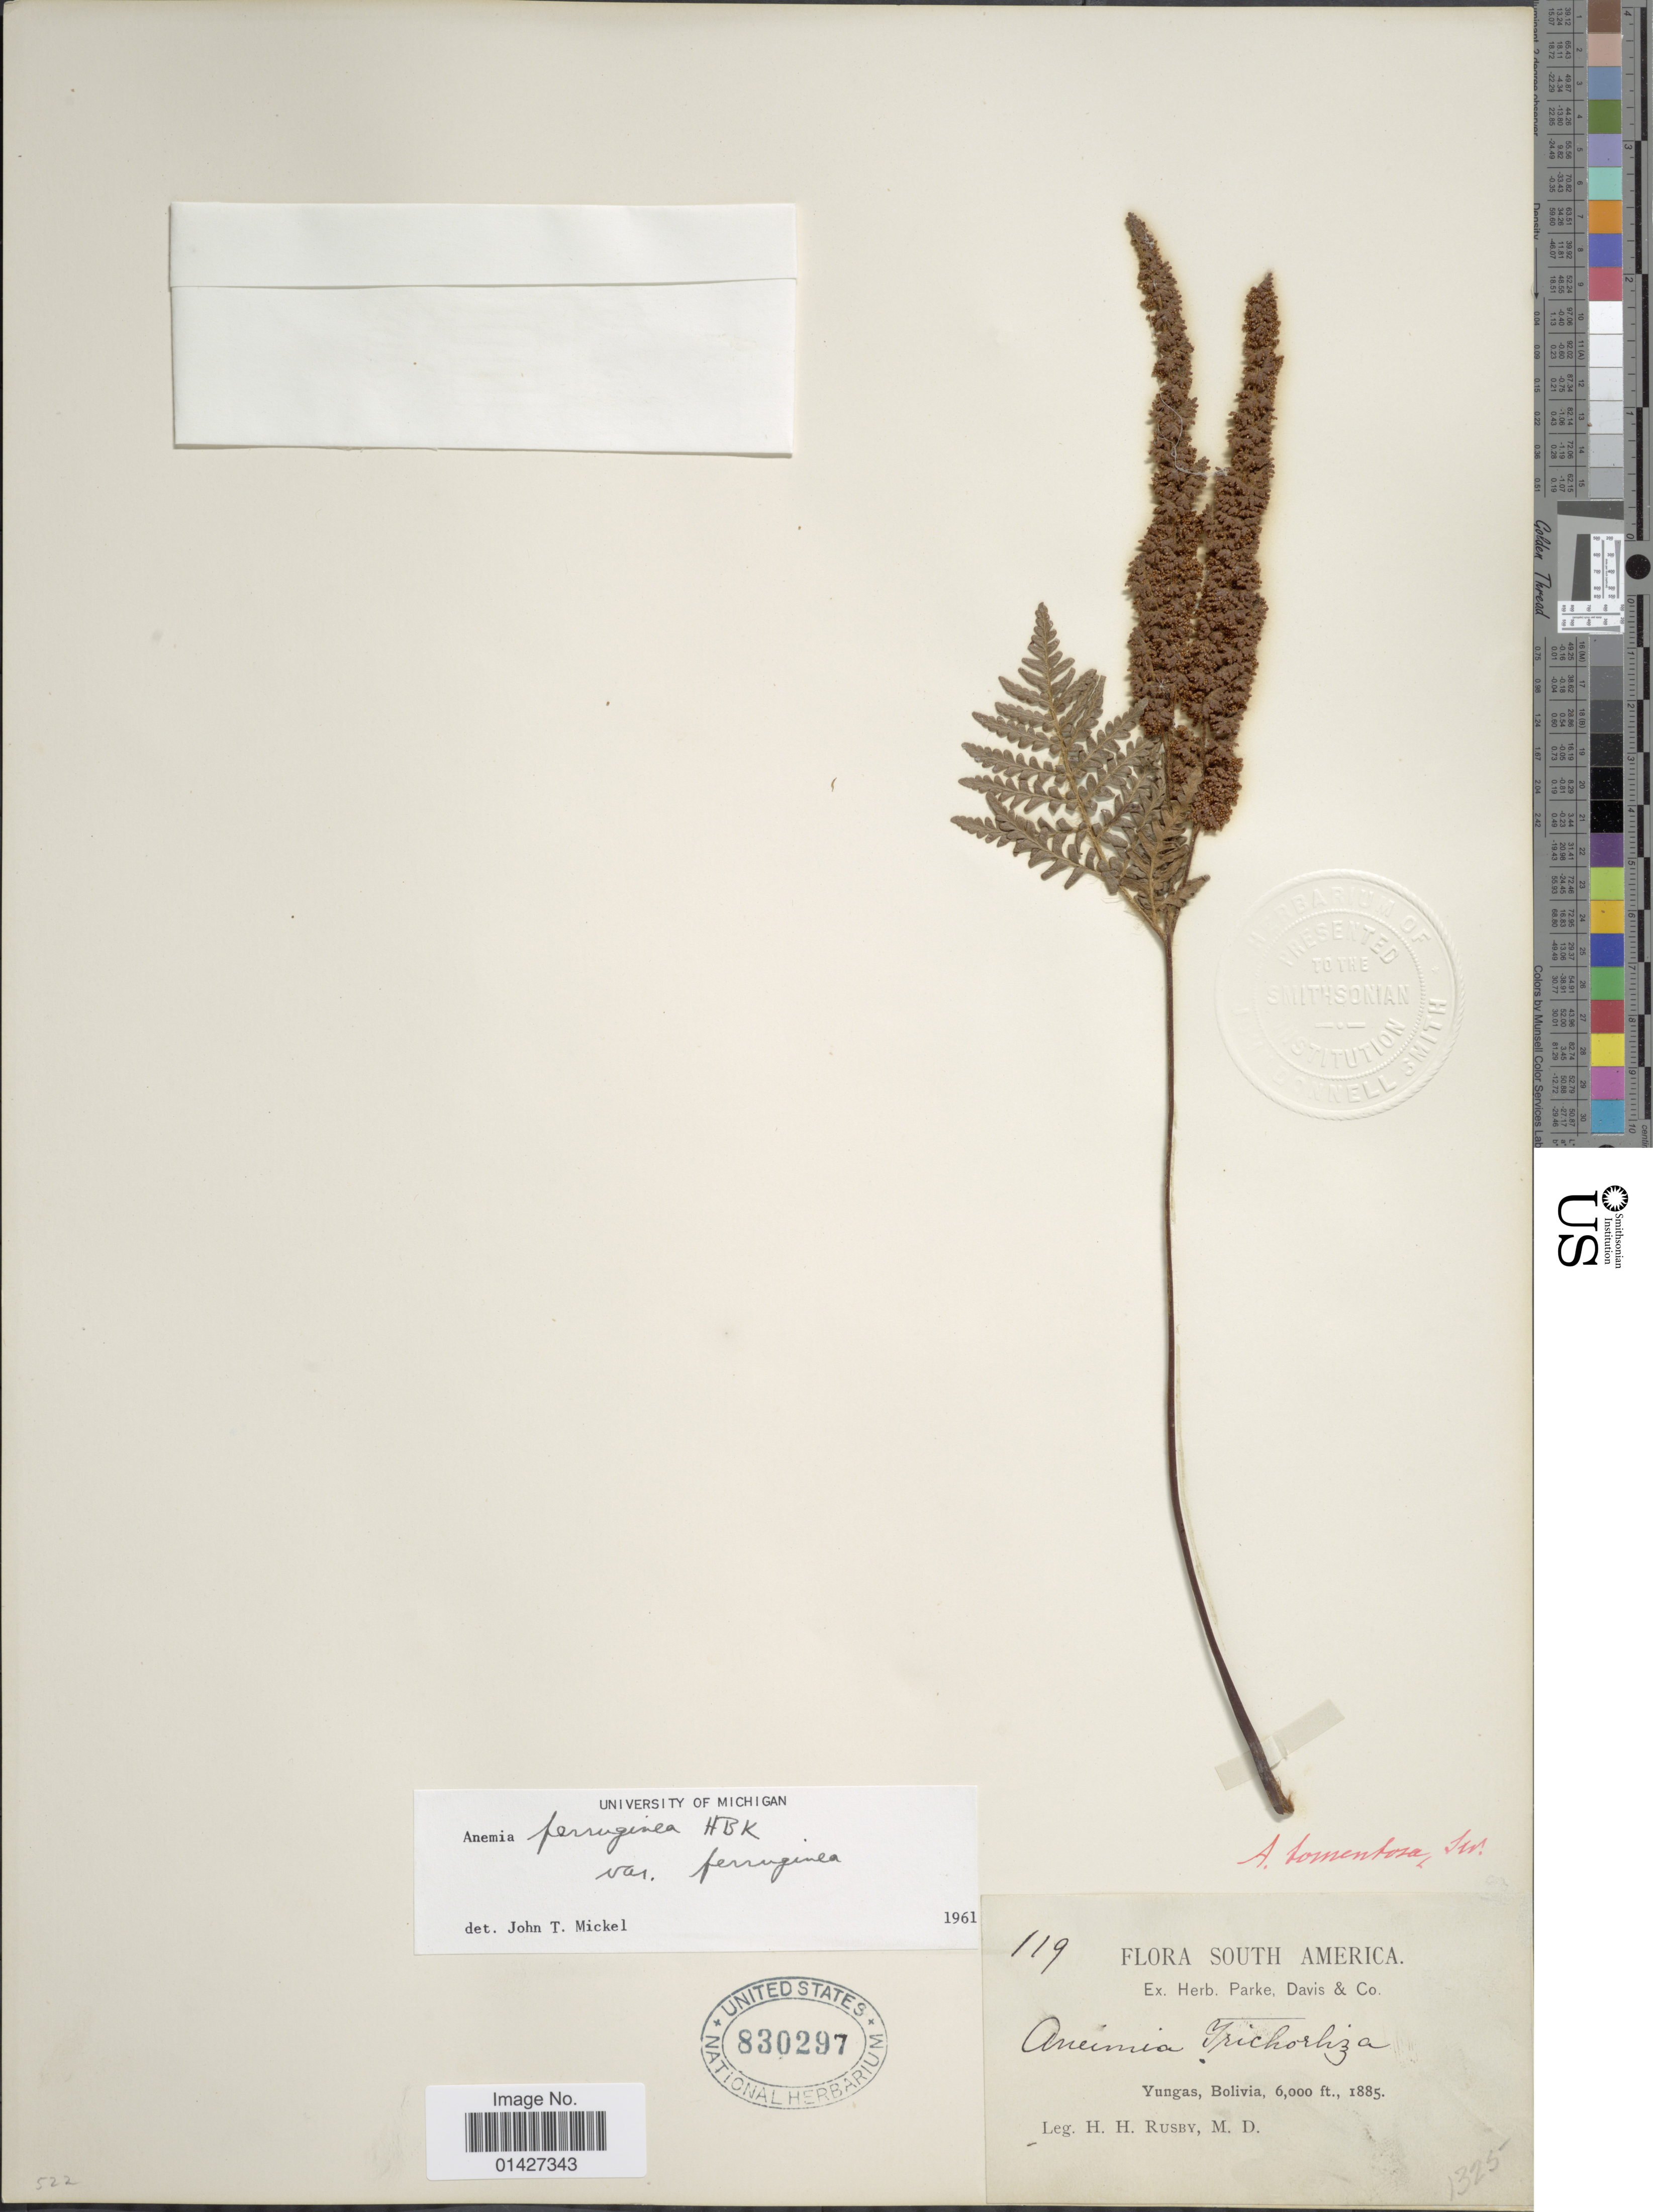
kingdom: Plantae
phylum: Tracheophyta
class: Polypodiopsida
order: Schizaeales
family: Anemiaceae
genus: Anemia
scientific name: Anemia ferruginea var. ferruginea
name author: Kunth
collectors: H. H. Rusby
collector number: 119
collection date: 1885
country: Bolivia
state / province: La Paz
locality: Yungas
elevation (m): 1829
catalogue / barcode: US 830297